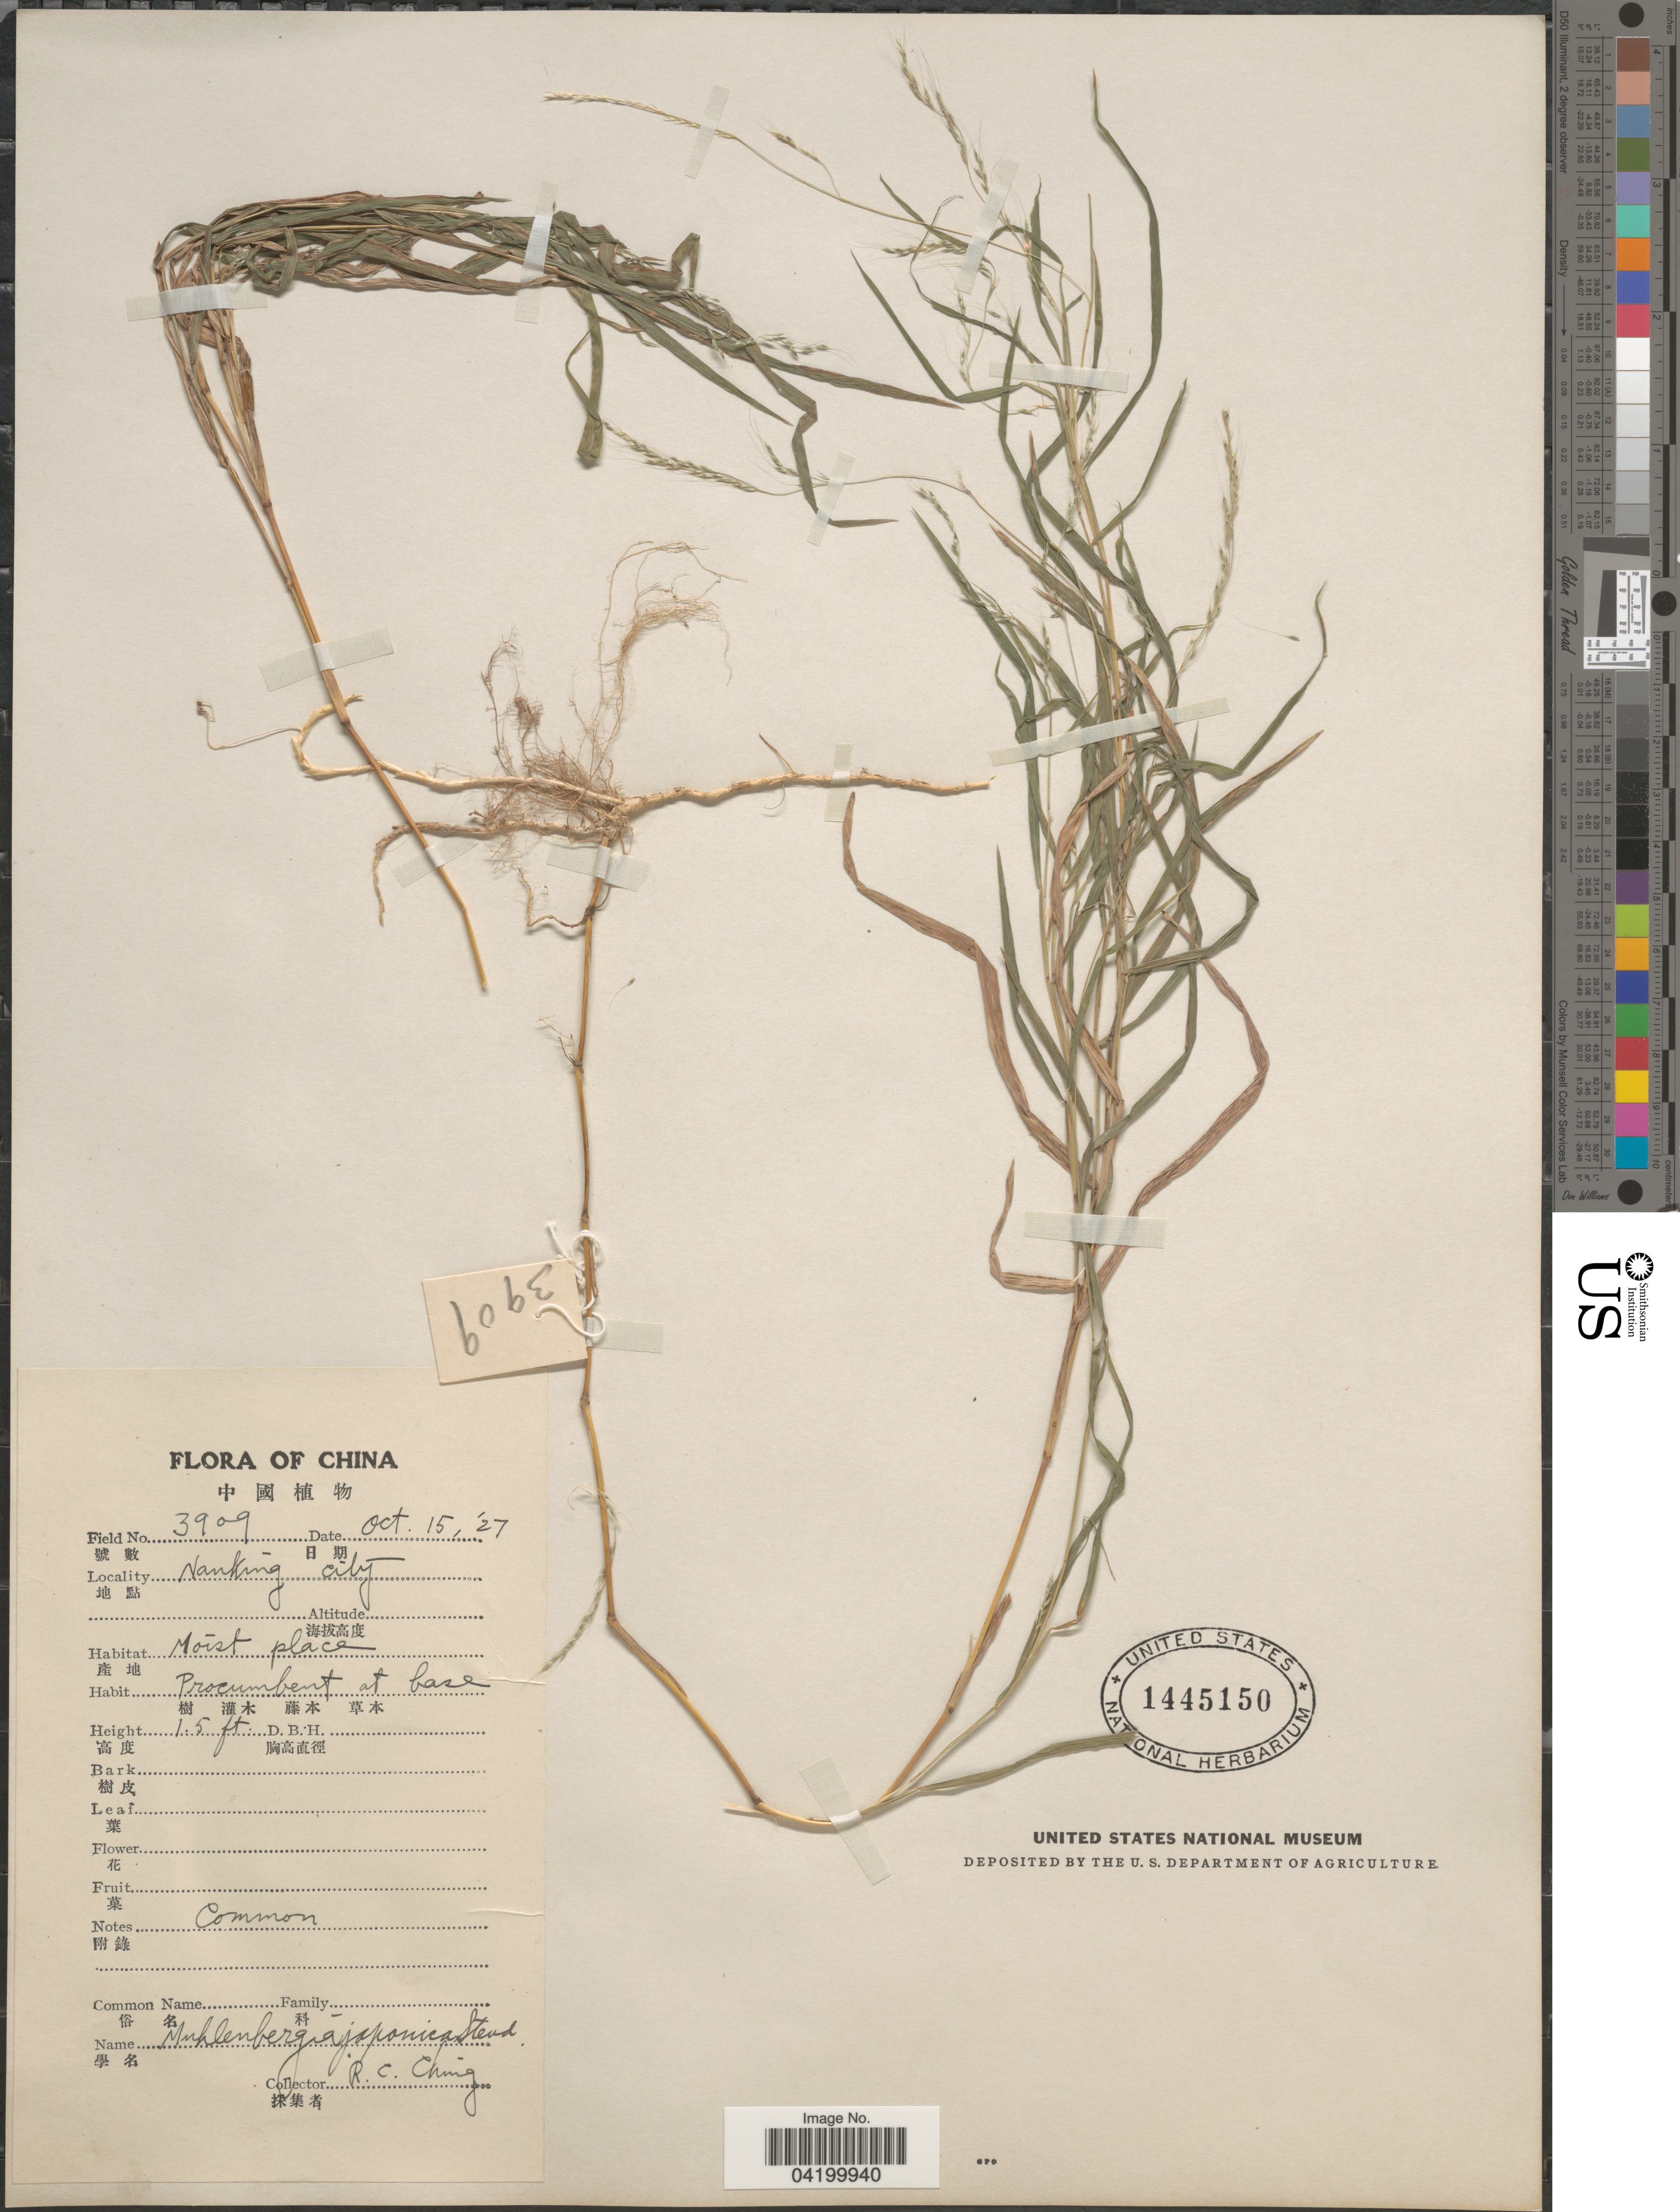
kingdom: Plantae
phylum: Tracheophyta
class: Liliopsida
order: Poales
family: Poaceae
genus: Muhlenbergia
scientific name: Muhlenbergia japonica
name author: Steud.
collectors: R. C. Ching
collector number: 3909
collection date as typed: Transcribed d/m/y: 15/10/27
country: China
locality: Nanking city.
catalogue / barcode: US 1445150